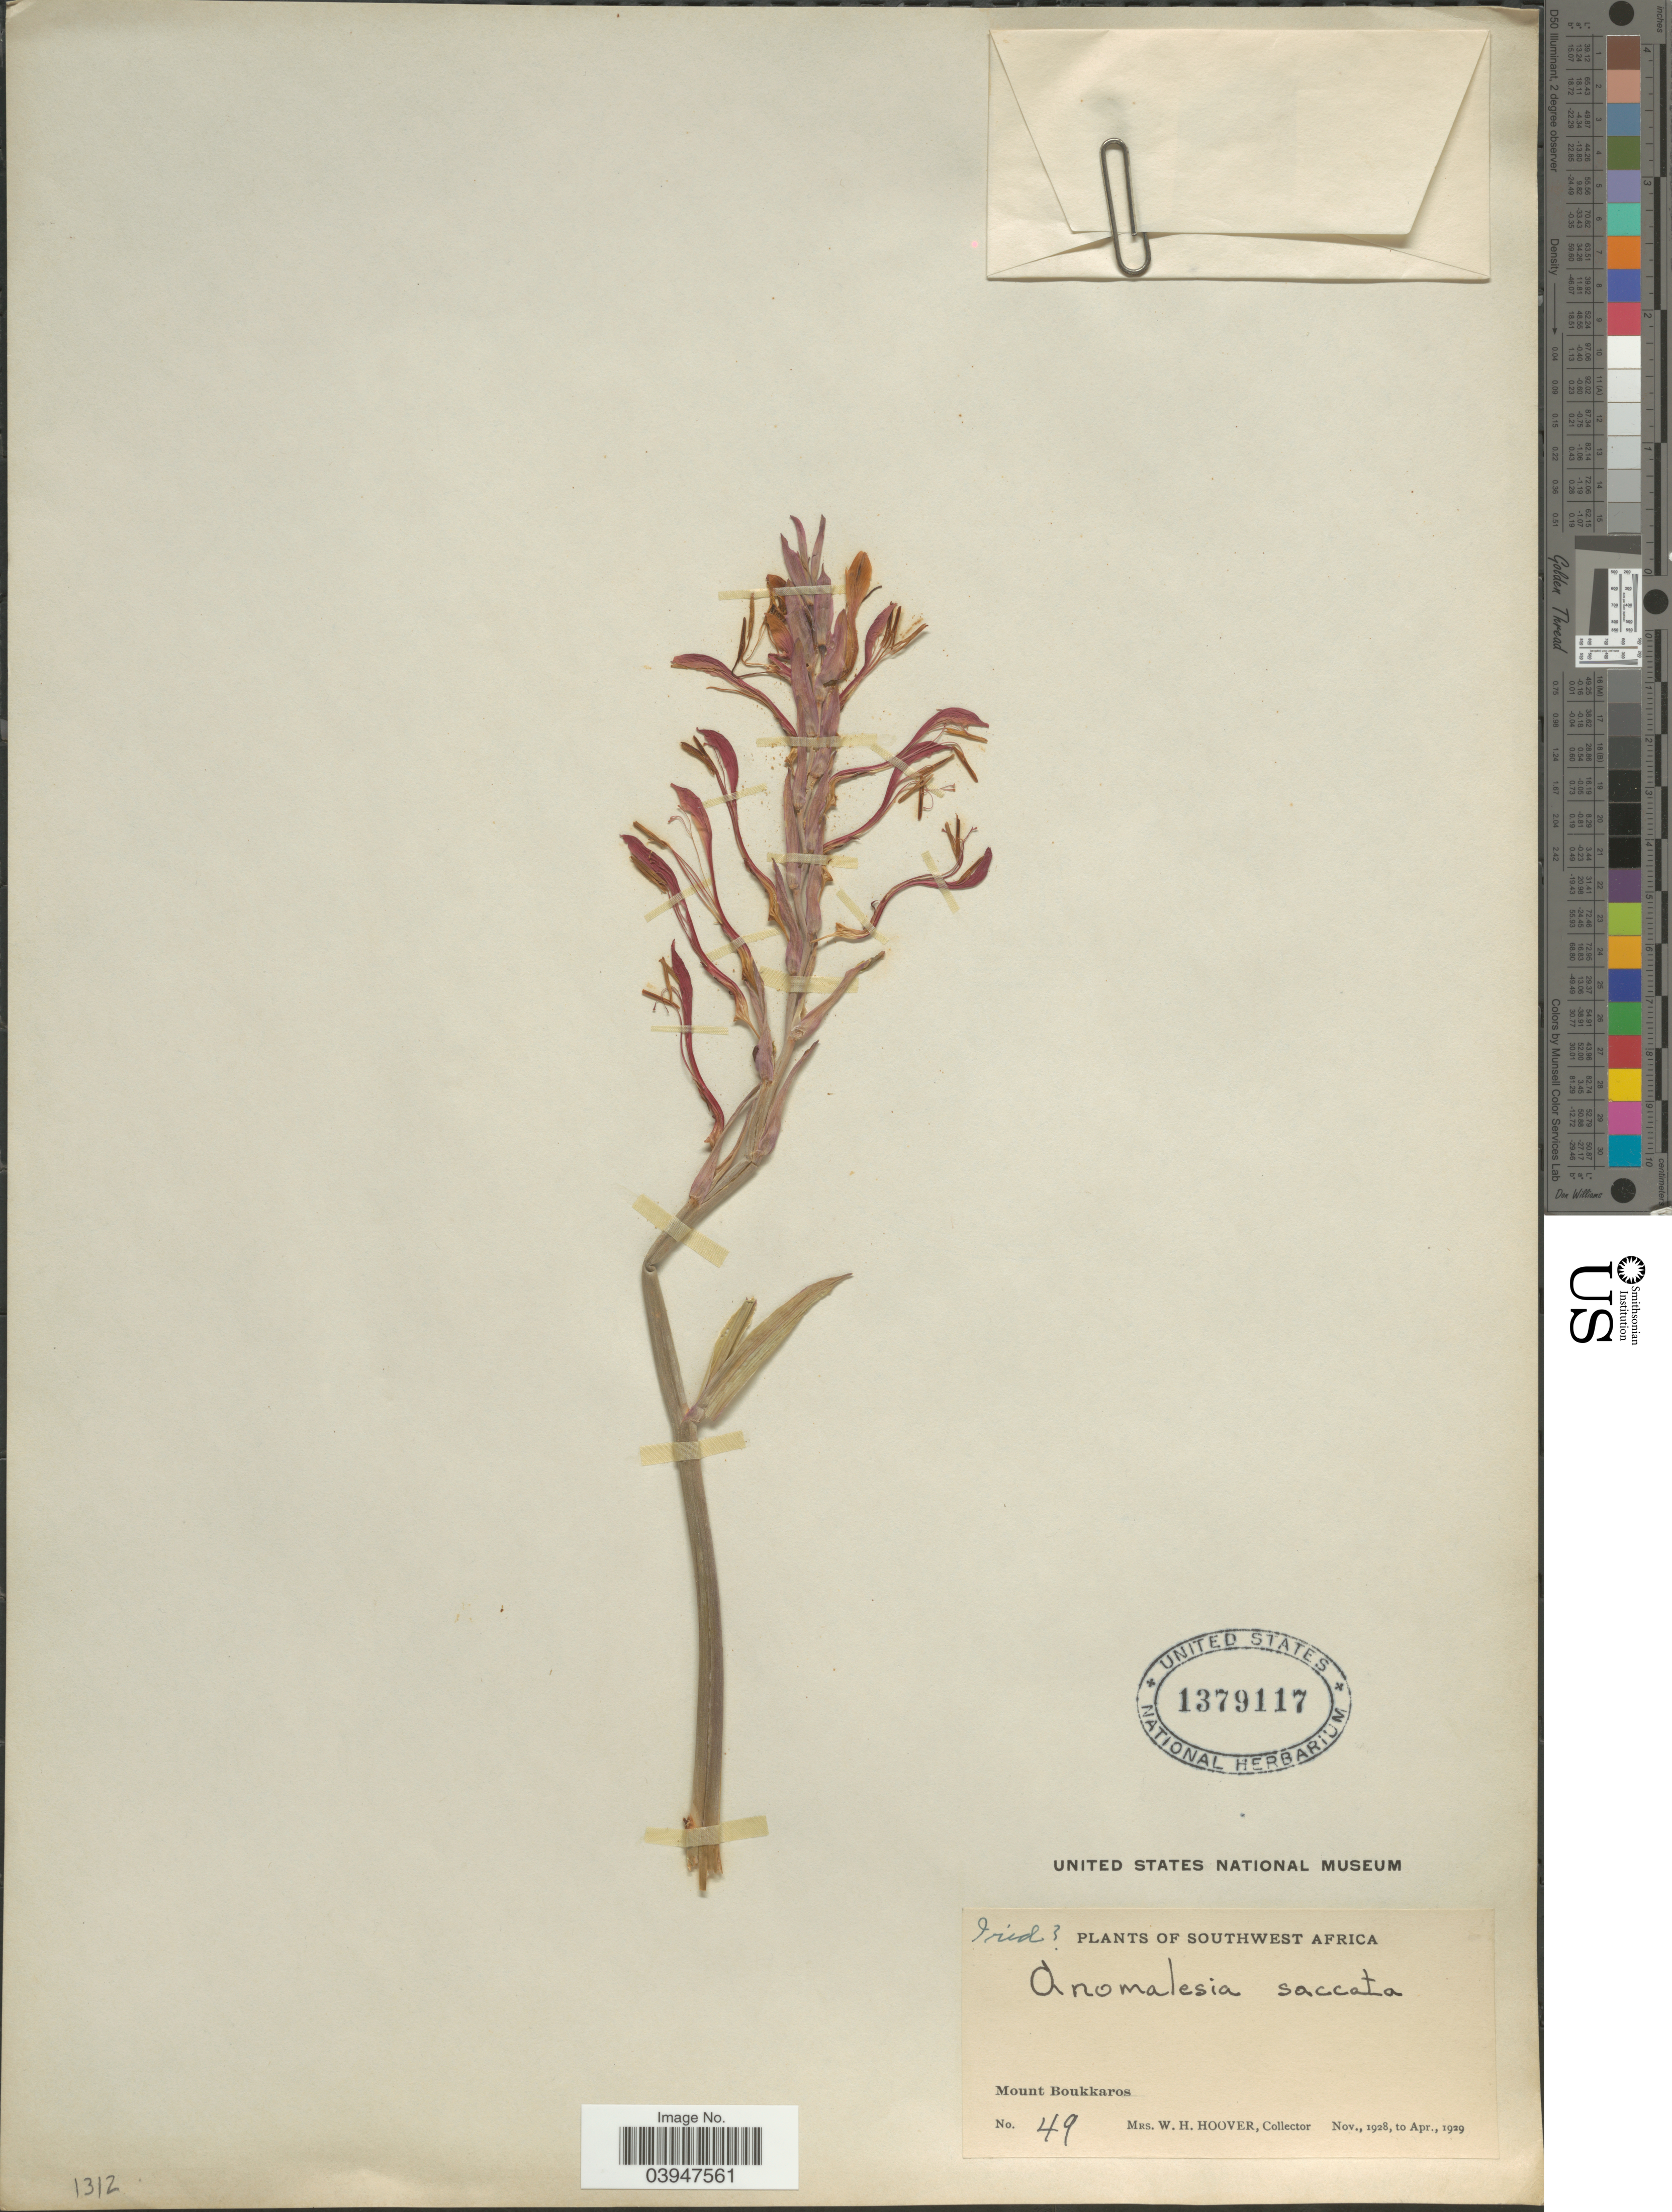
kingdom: Plantae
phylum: Tracheophyta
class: Liliopsida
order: Asparagales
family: Iridaceae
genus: Gladiolus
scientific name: Gladiolus saccatus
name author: (Klatt) Goldblatt & M.P. de Vos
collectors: W. H. Hoover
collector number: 49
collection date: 1928-11/1929-04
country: Namibia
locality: Southwest Africa. Mount Boukkaros.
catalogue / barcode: US 1379117